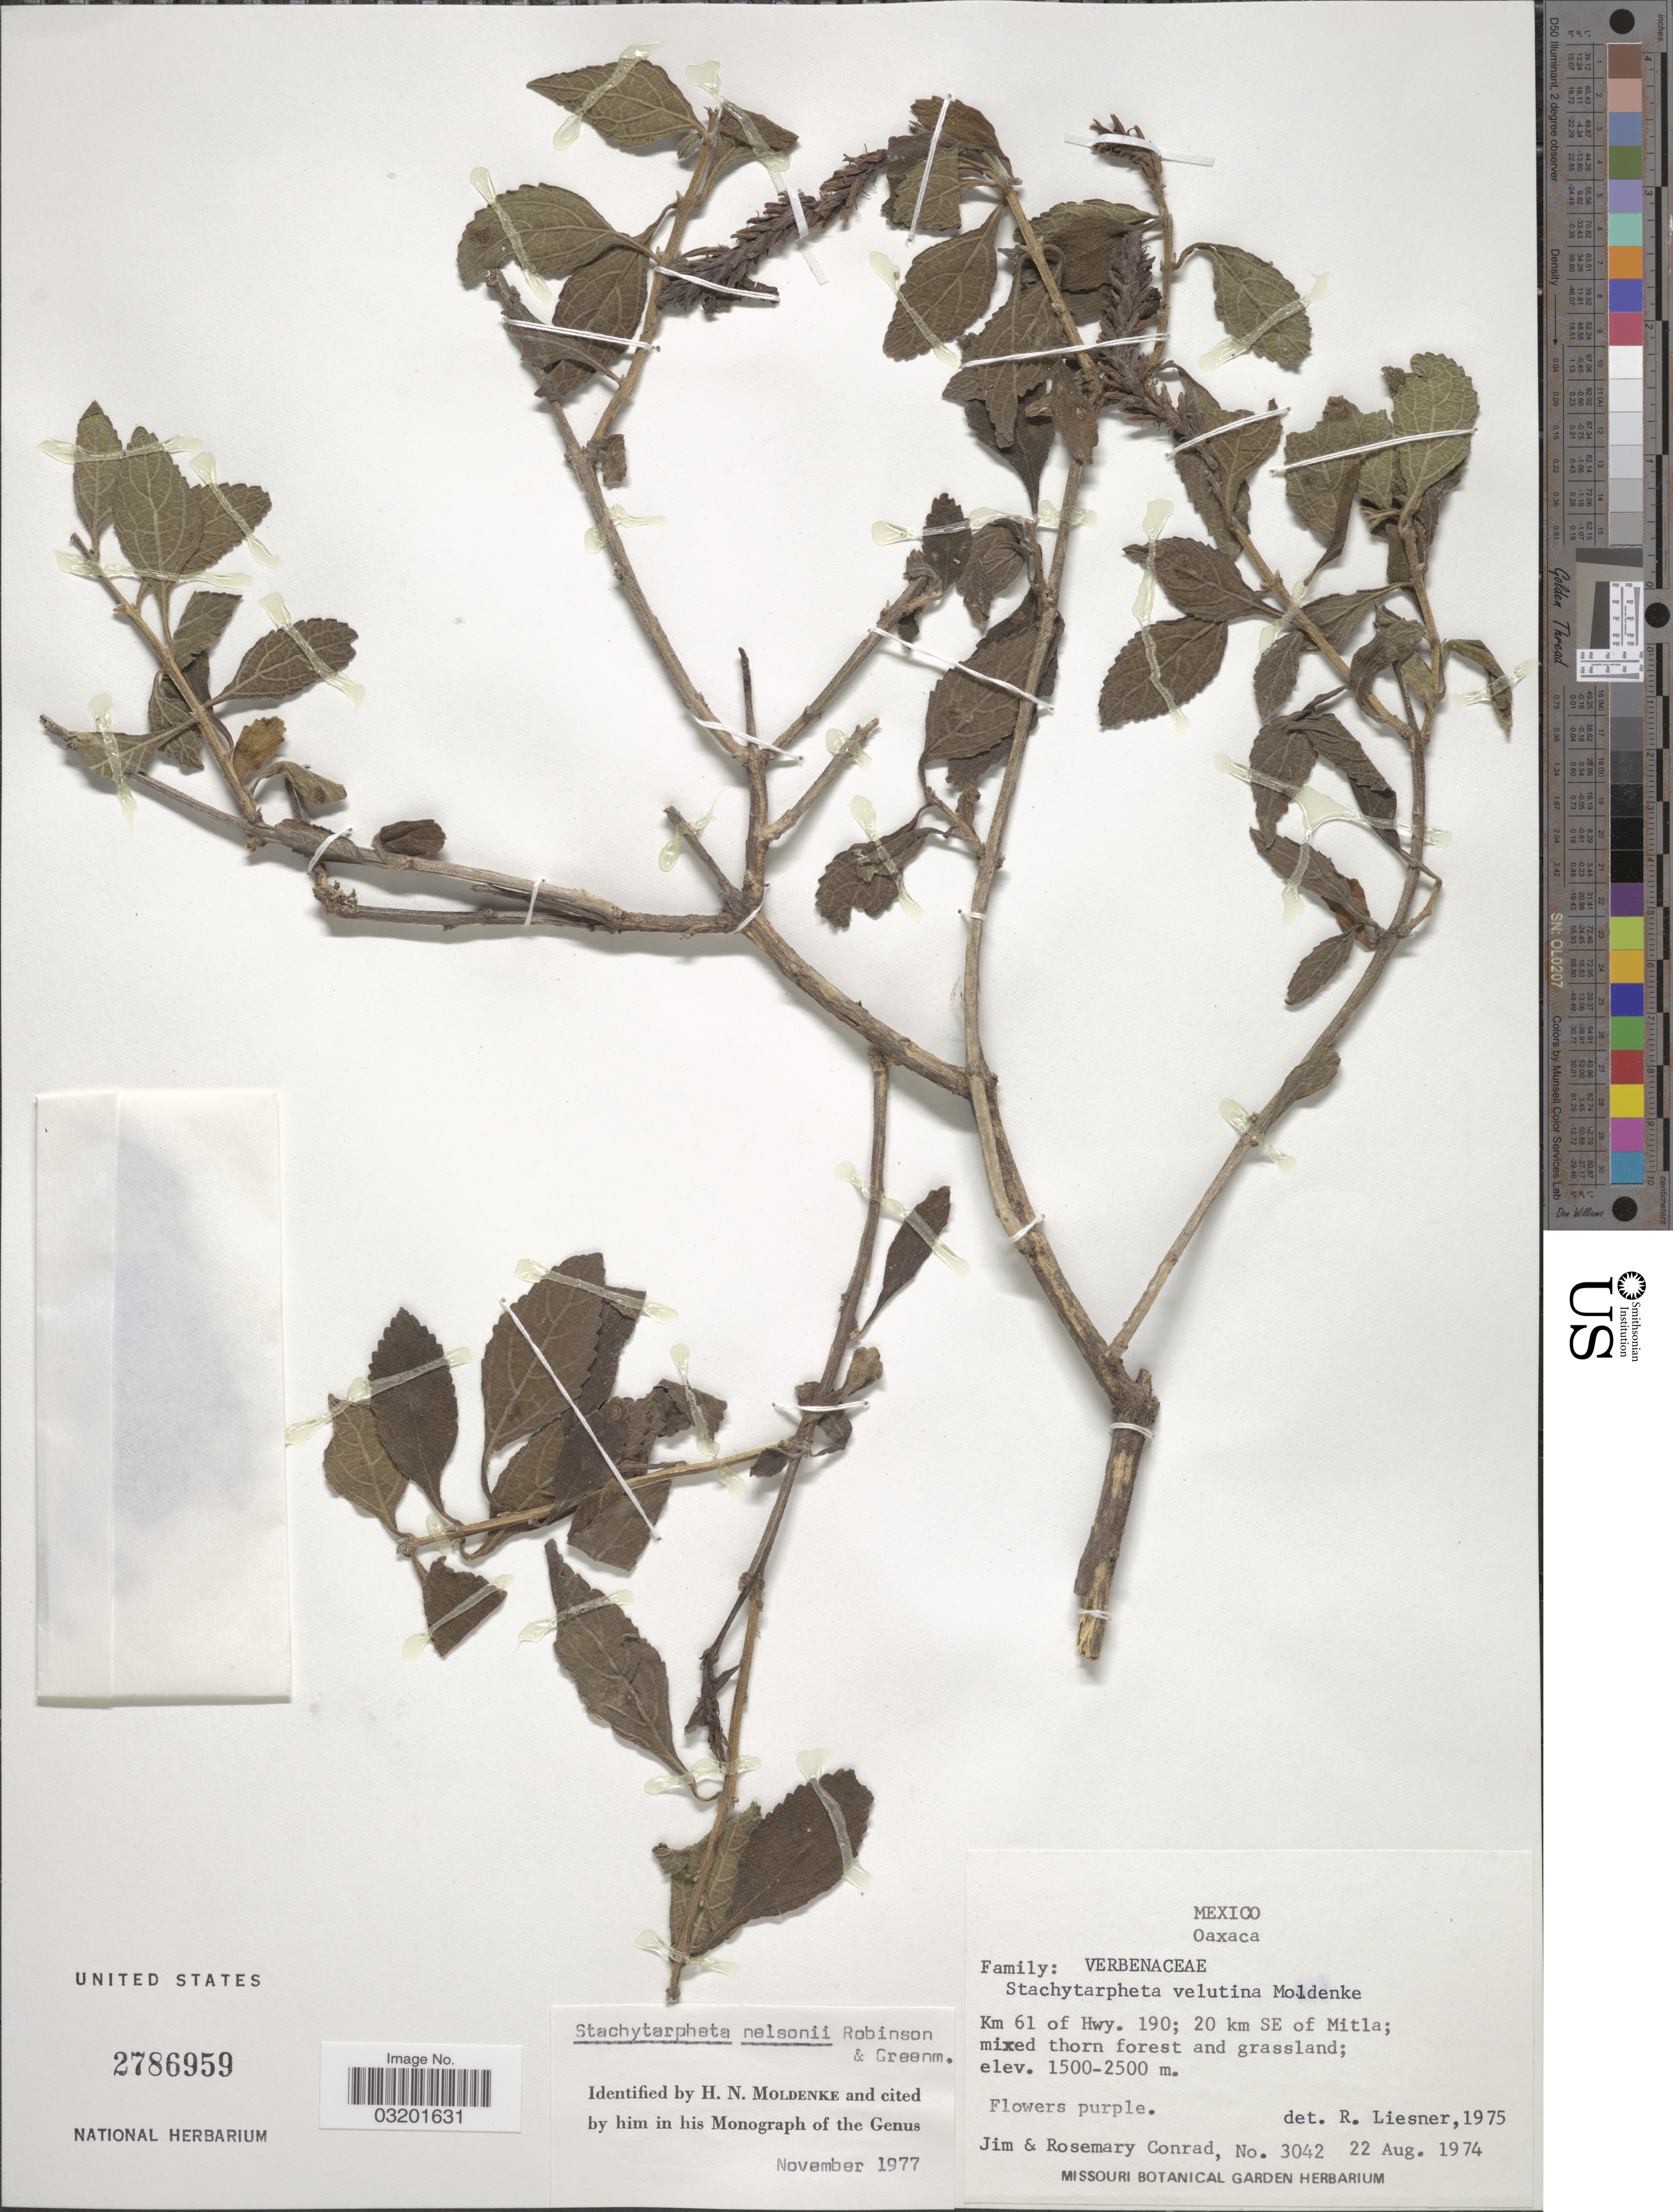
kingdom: Plantae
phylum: Tracheophyta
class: Magnoliopsida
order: Lamiales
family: Verbenaceae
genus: Stachytarpheta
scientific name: Stachytarpheta nelsonii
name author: B.L. Rob. & Greenm.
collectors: J. Conrad & R. Conrad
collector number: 3042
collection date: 1974-08-22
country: Mexico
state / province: Oaxaca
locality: Km 61 of Hwy. 190; 20 km SE of Mitla.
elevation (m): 1500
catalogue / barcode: US 2786959